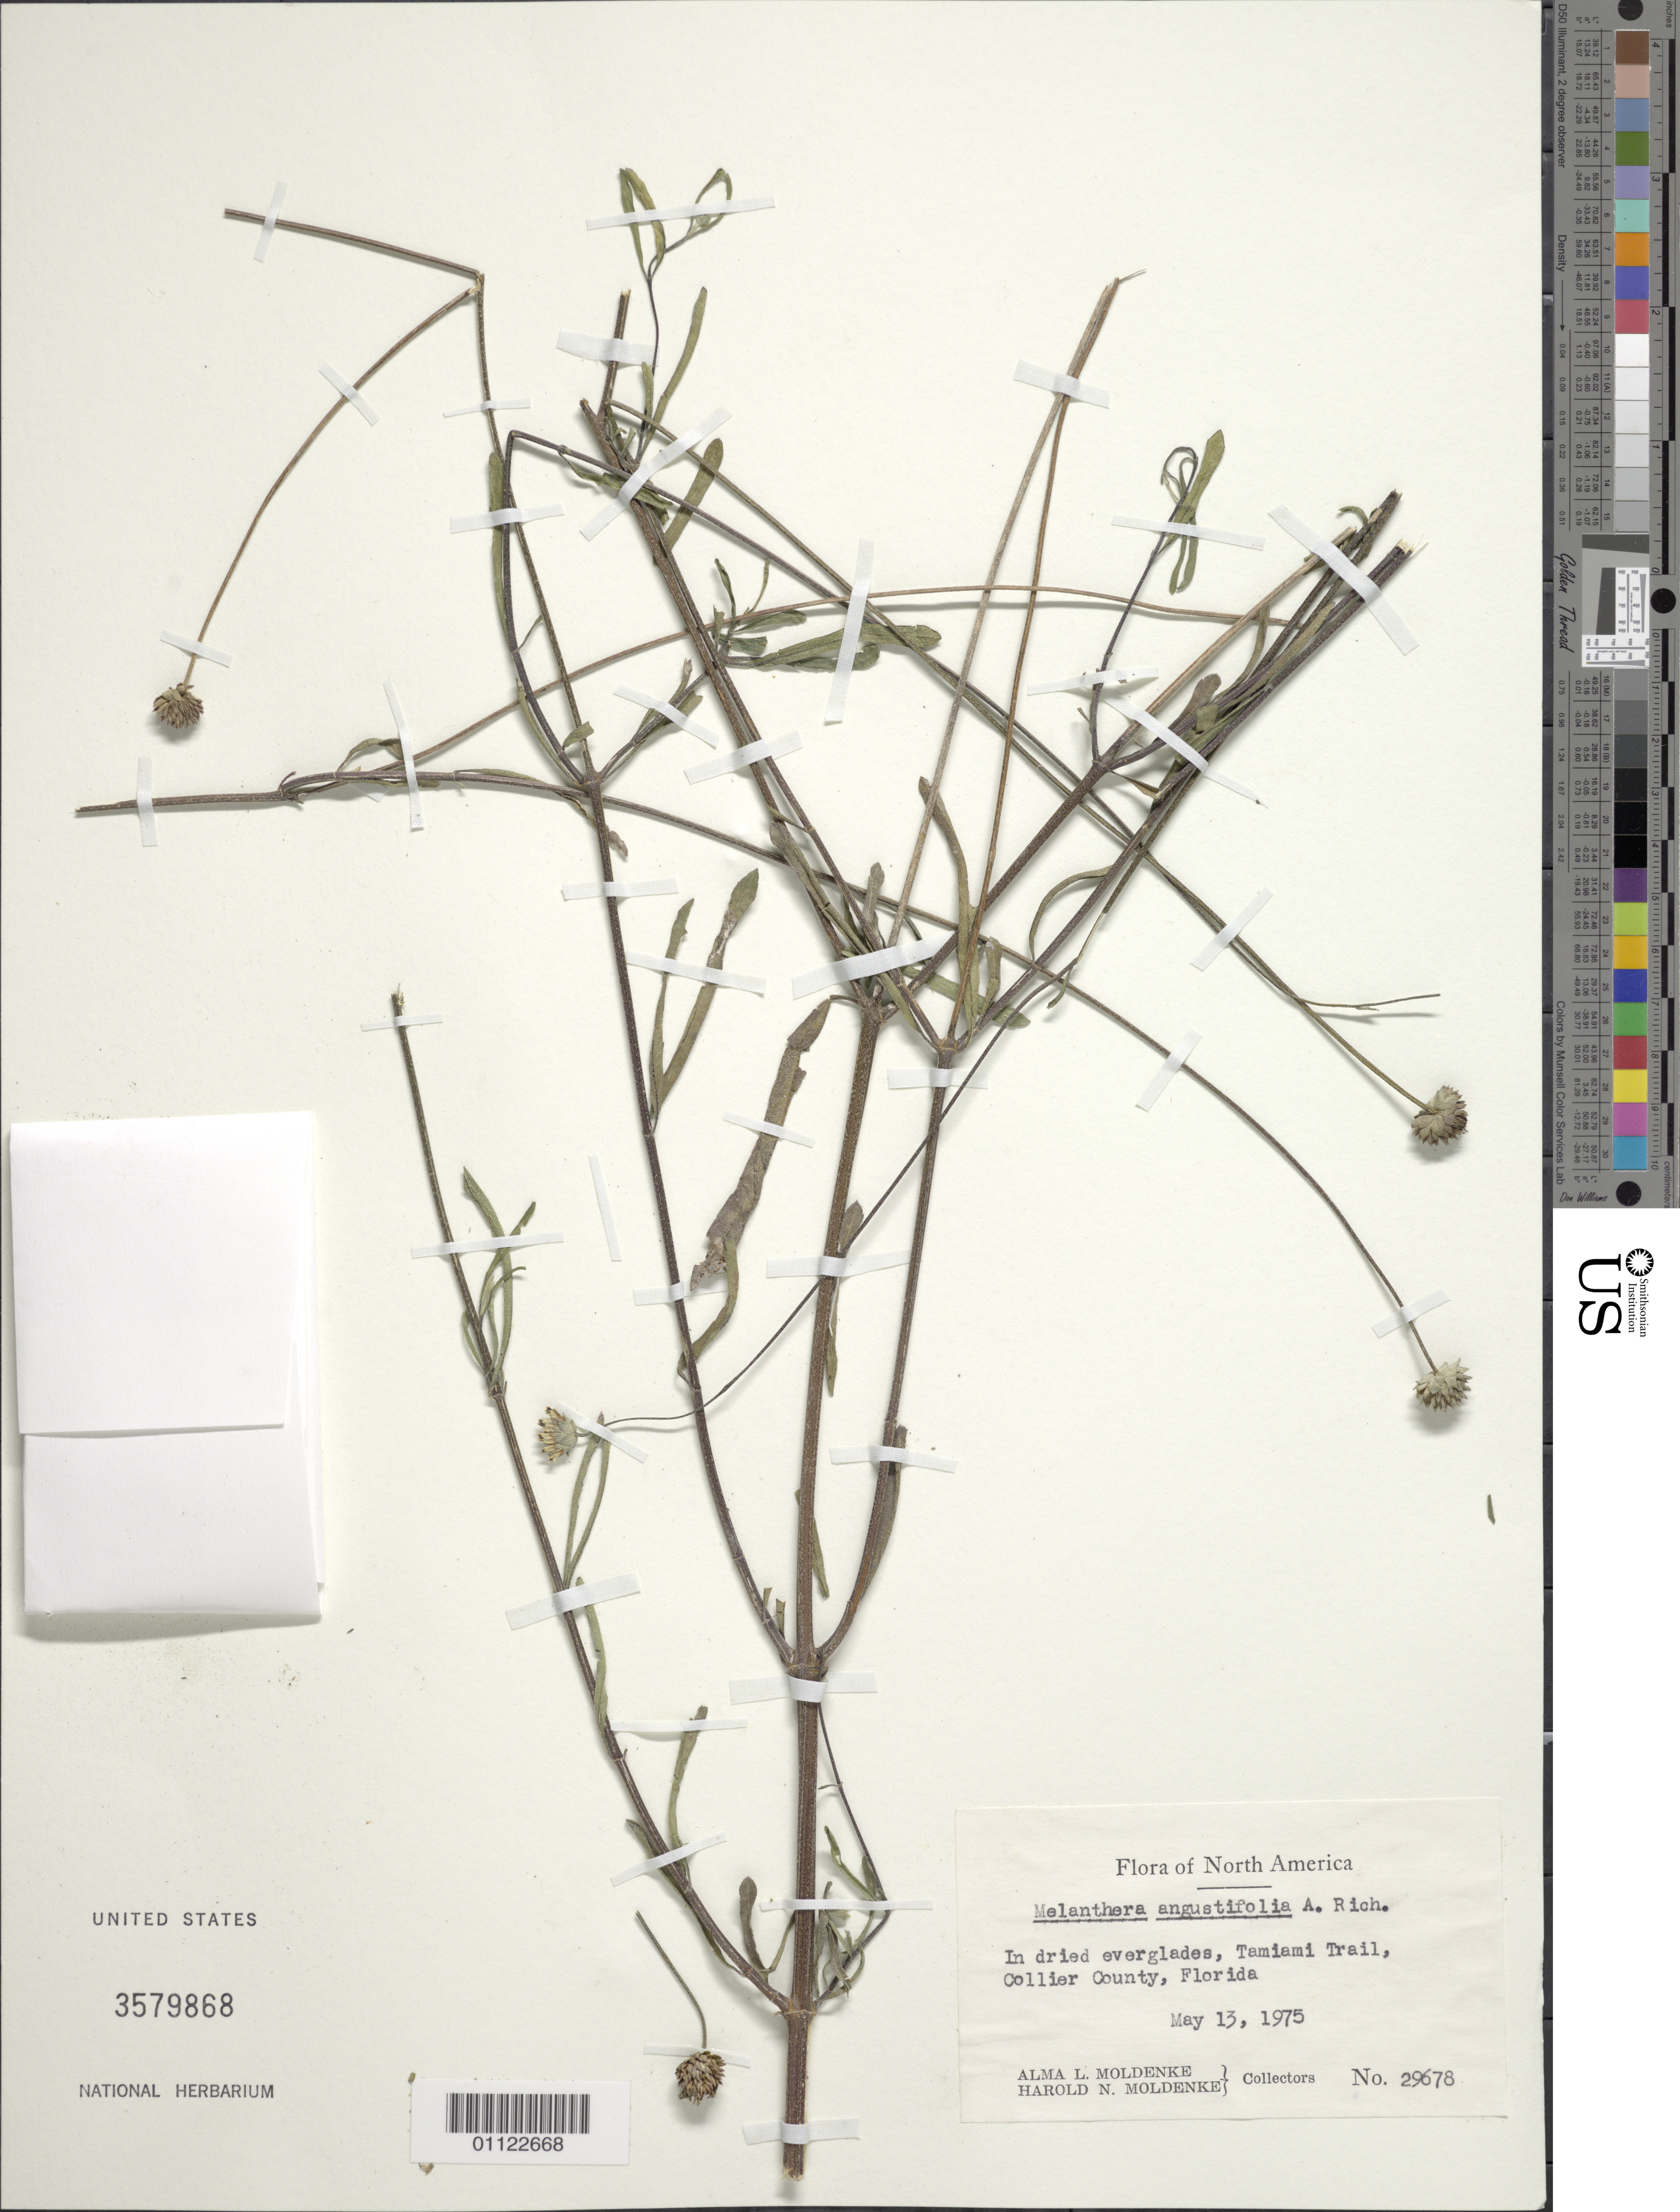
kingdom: Plantae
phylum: Tracheophyta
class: Magnoliopsida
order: Asterales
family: Asteraceae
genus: Melanthera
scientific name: Melanthera angustifolia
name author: A. Rich. in Sagra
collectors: A. L. Moldenke & H. N. Moldenke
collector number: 29678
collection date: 1975-05-13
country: United States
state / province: Florida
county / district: Collier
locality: Tamiami Trail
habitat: In dried everglades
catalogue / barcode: US 3579868